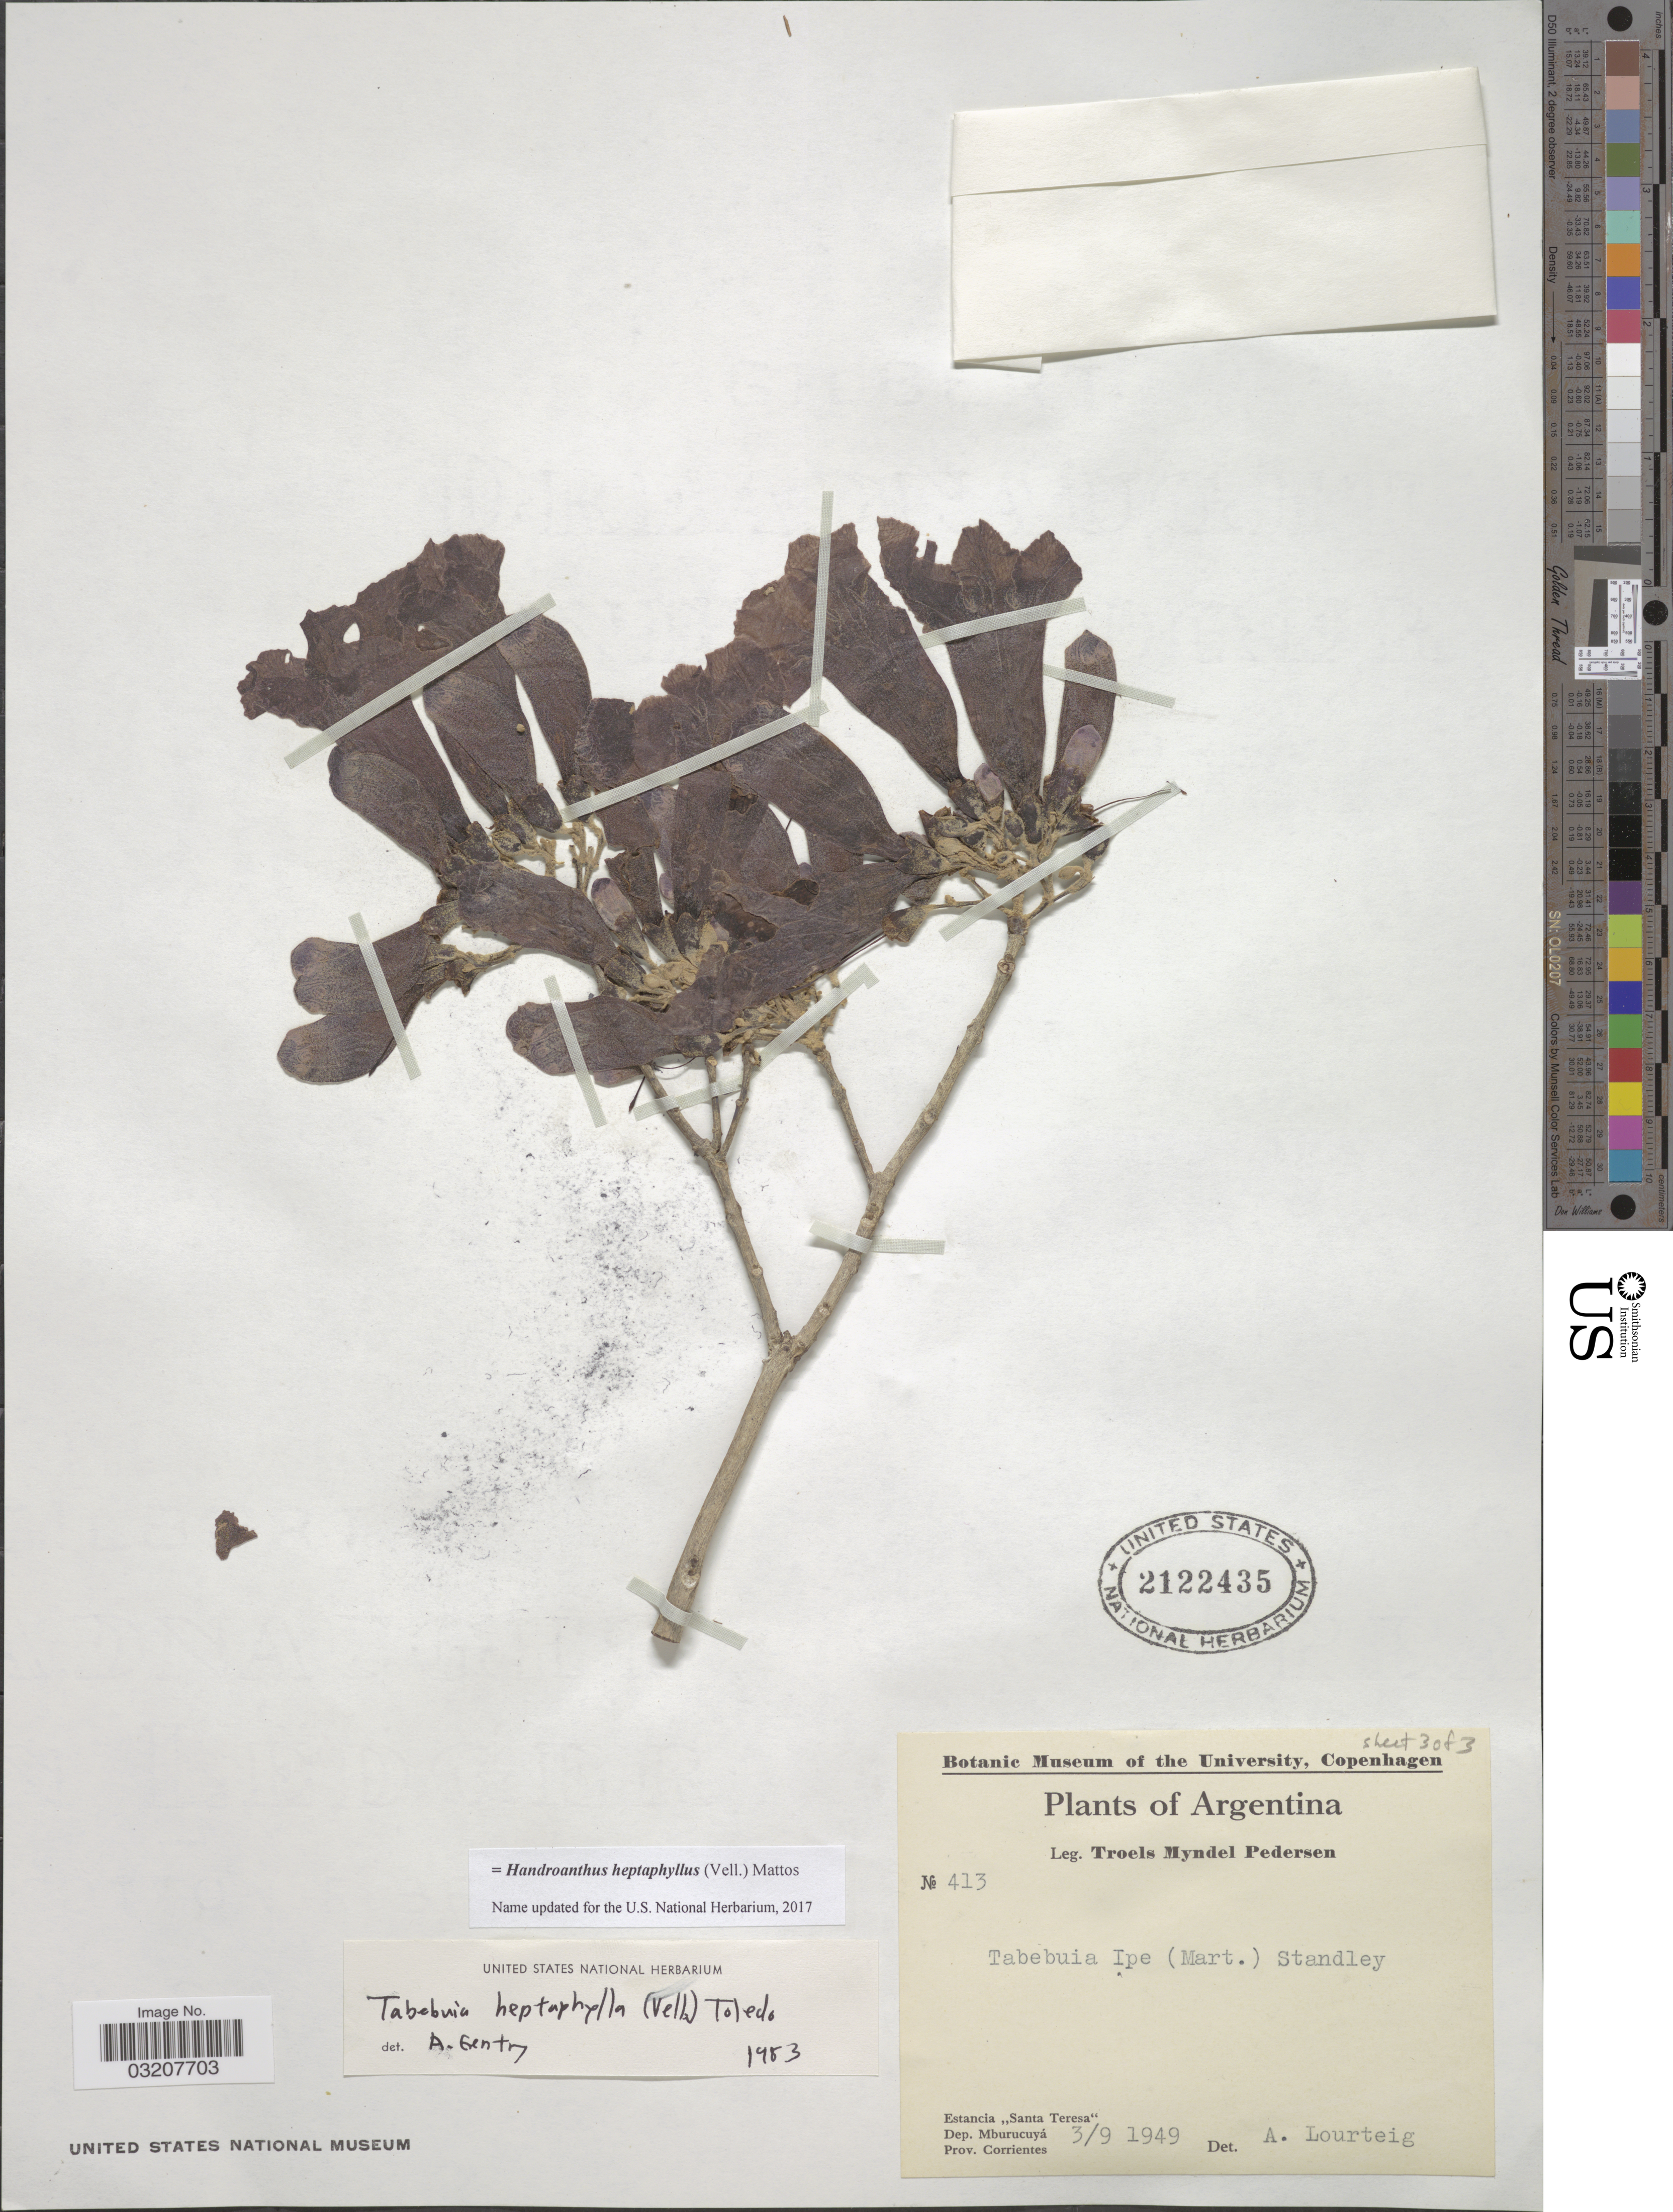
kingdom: Plantae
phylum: Tracheophyta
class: Magnoliopsida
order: Lamiales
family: Bignoniaceae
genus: Handroanthus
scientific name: Handroanthus heptaphyllus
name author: (Vell.) Mattos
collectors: T. Pederson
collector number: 413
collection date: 1949-09-03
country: Argentina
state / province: Corrientes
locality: Estancia "Santa Teresa", Dep. Mburucuyá.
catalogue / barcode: US 2122435